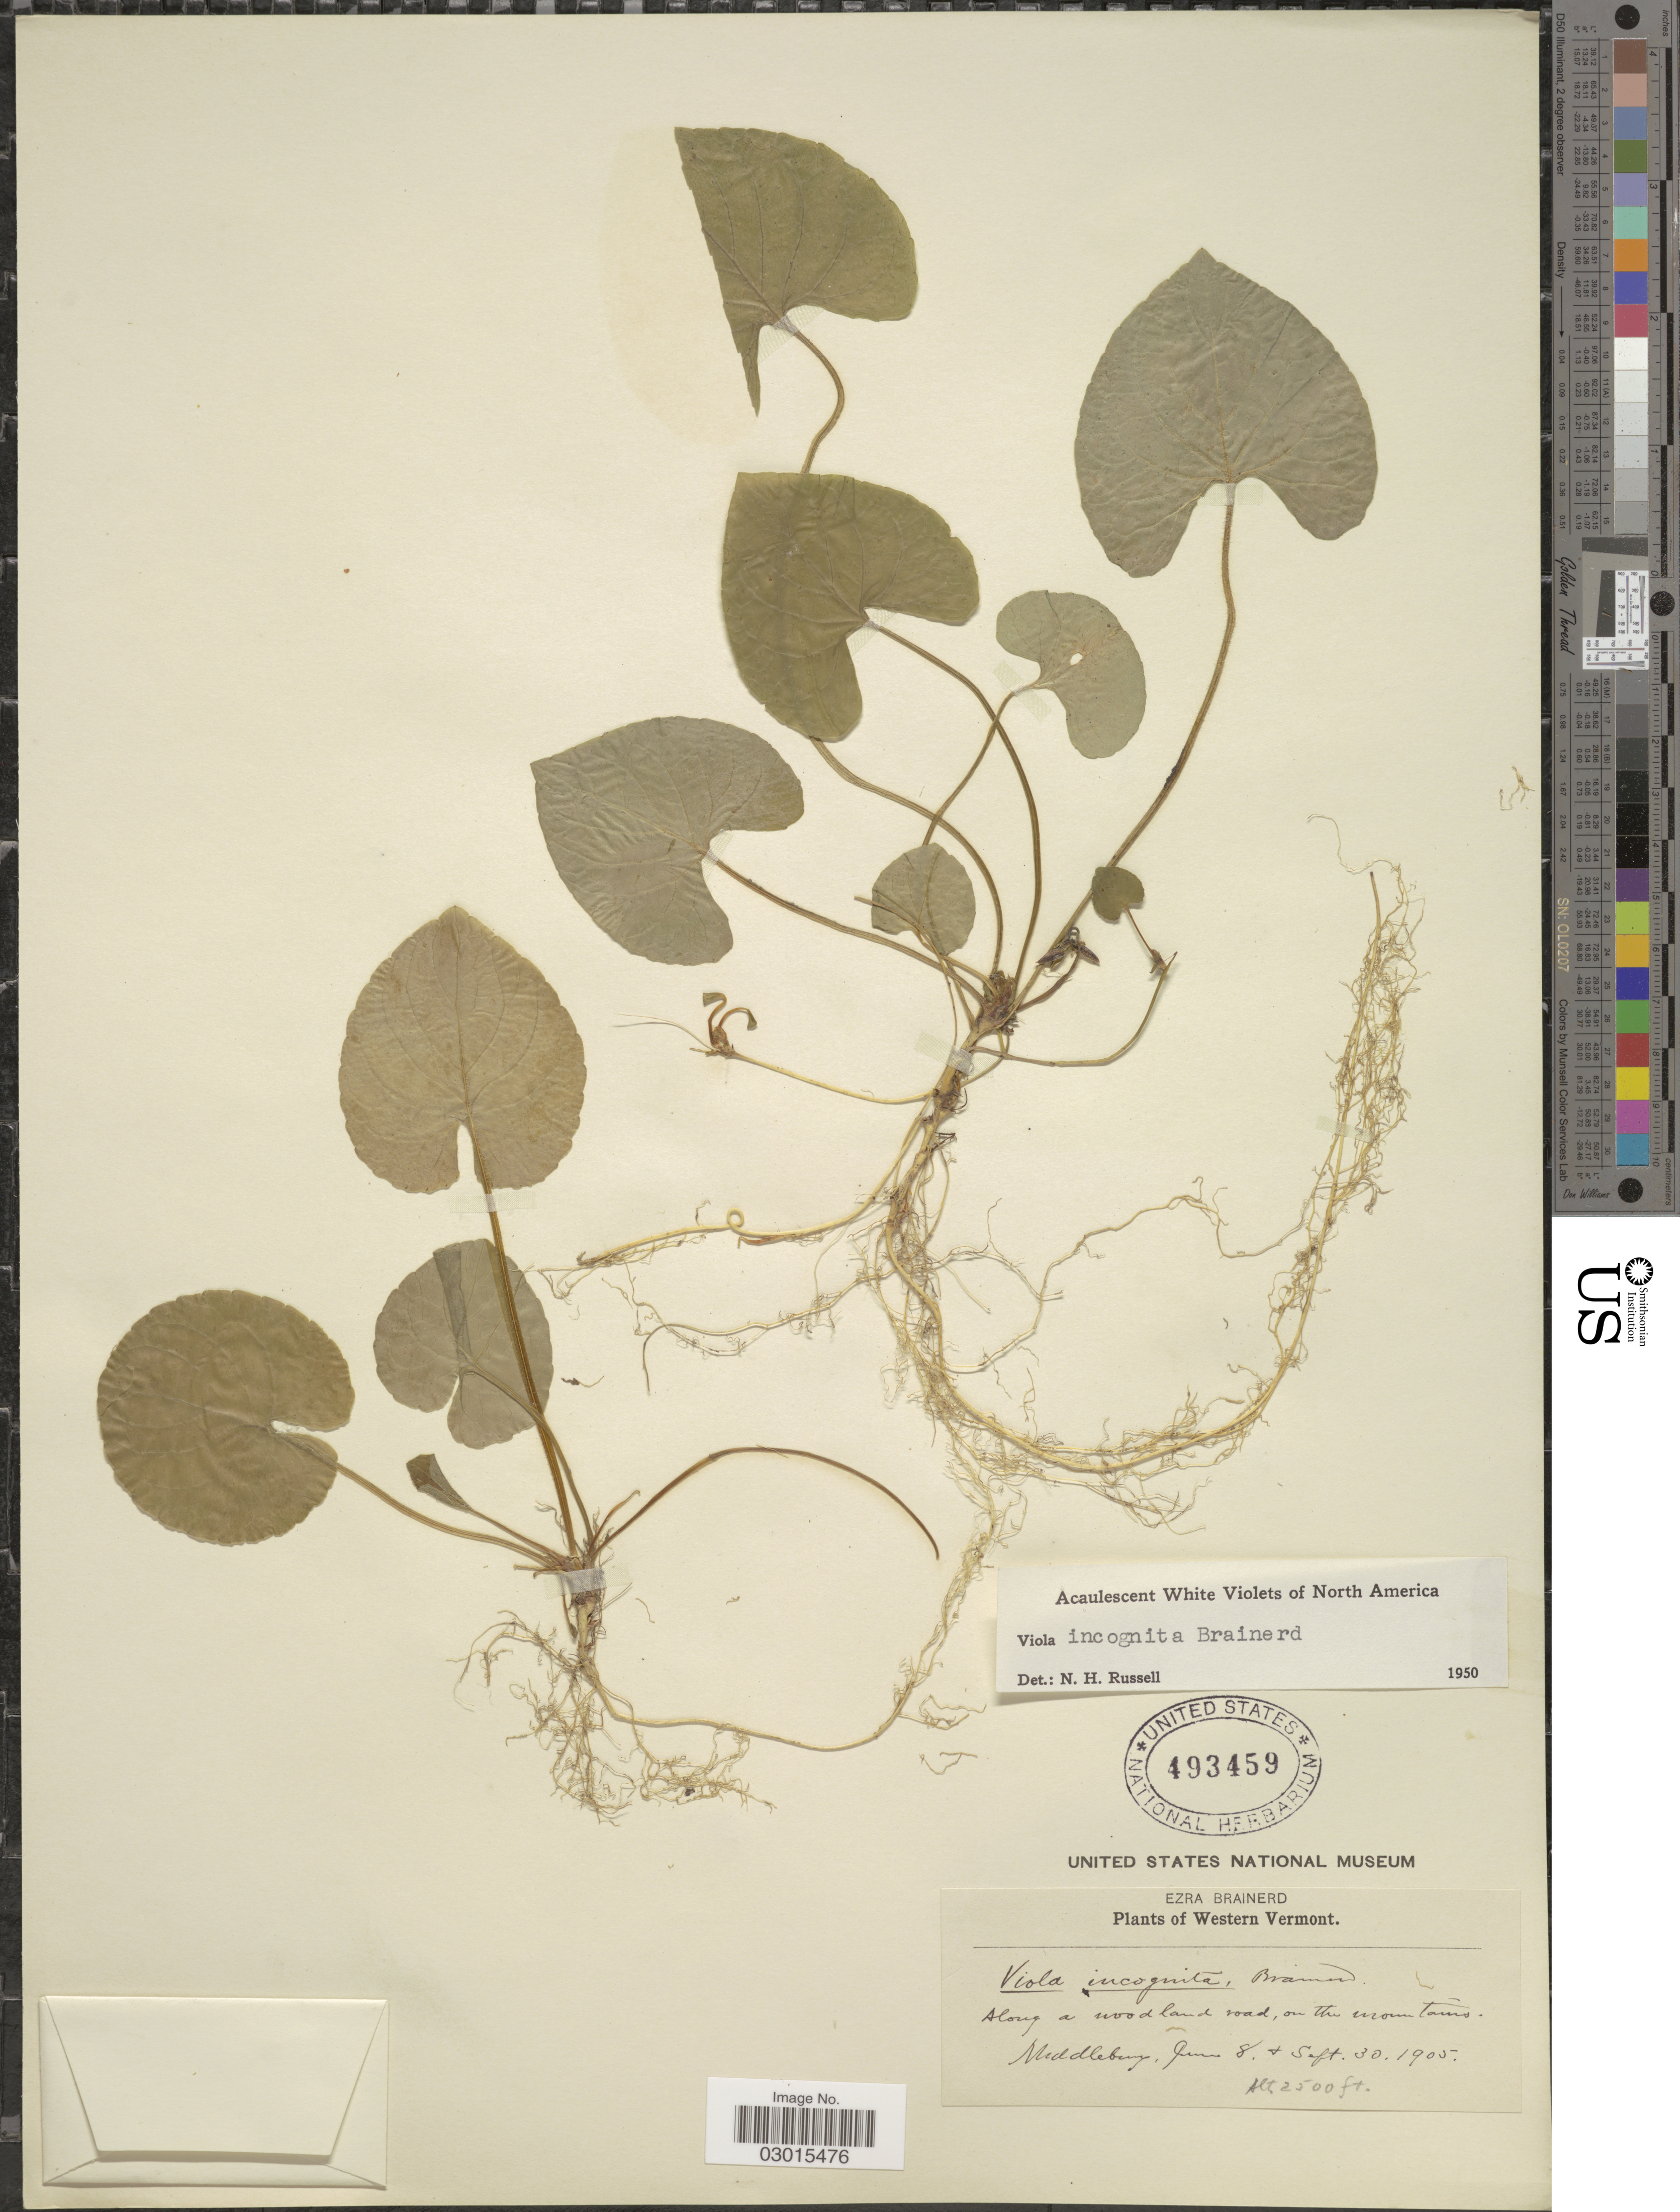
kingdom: Plantae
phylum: Tracheophyta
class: Magnoliopsida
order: Malpighiales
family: Violaceae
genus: Viola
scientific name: Viola incognita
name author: Brainerd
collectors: E. Brainerd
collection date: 1905-06-08/1905-09-30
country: United States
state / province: Vermont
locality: Western Vermont. Middlebury.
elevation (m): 762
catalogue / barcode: US 493459